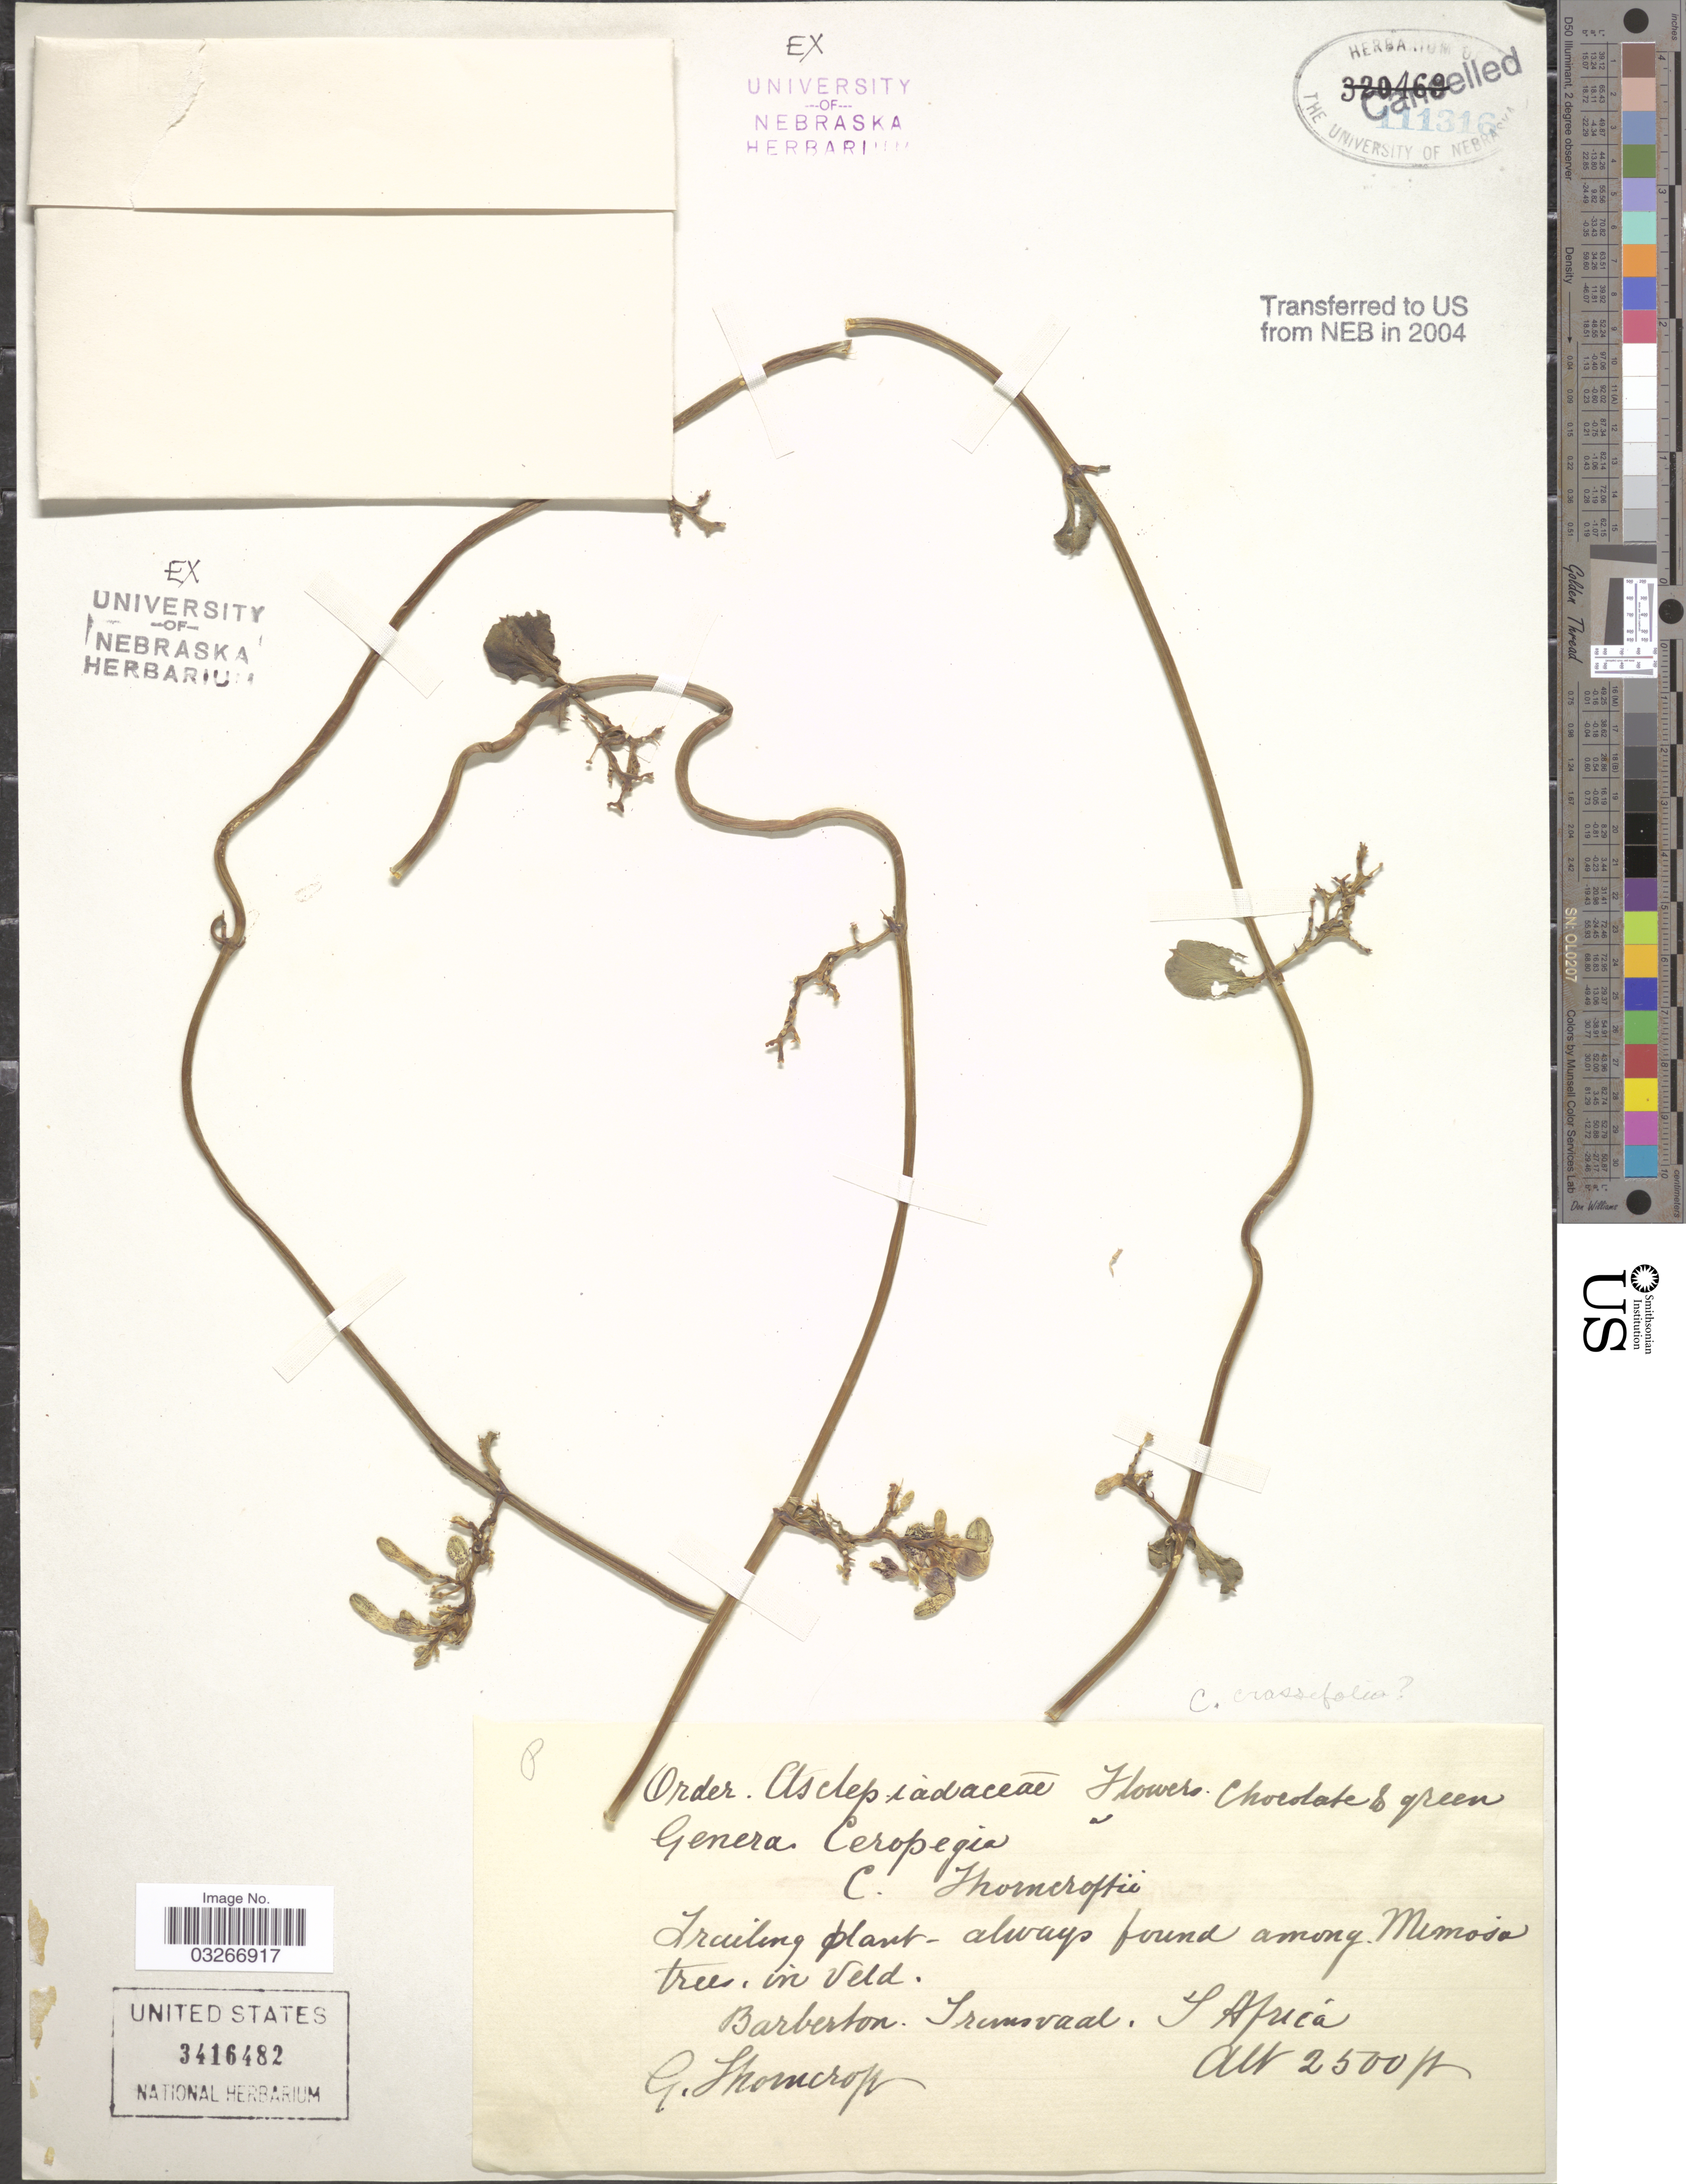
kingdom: Plantae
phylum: Tracheophyta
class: Magnoliopsida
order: Gentianales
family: Apocynaceae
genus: Ceropegia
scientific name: Ceropegia crassifolia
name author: Schltr.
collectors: G. Thorncroft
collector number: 8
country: South Africa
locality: Barberton. Transvaal. S. Africa.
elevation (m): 762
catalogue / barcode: US 3416482